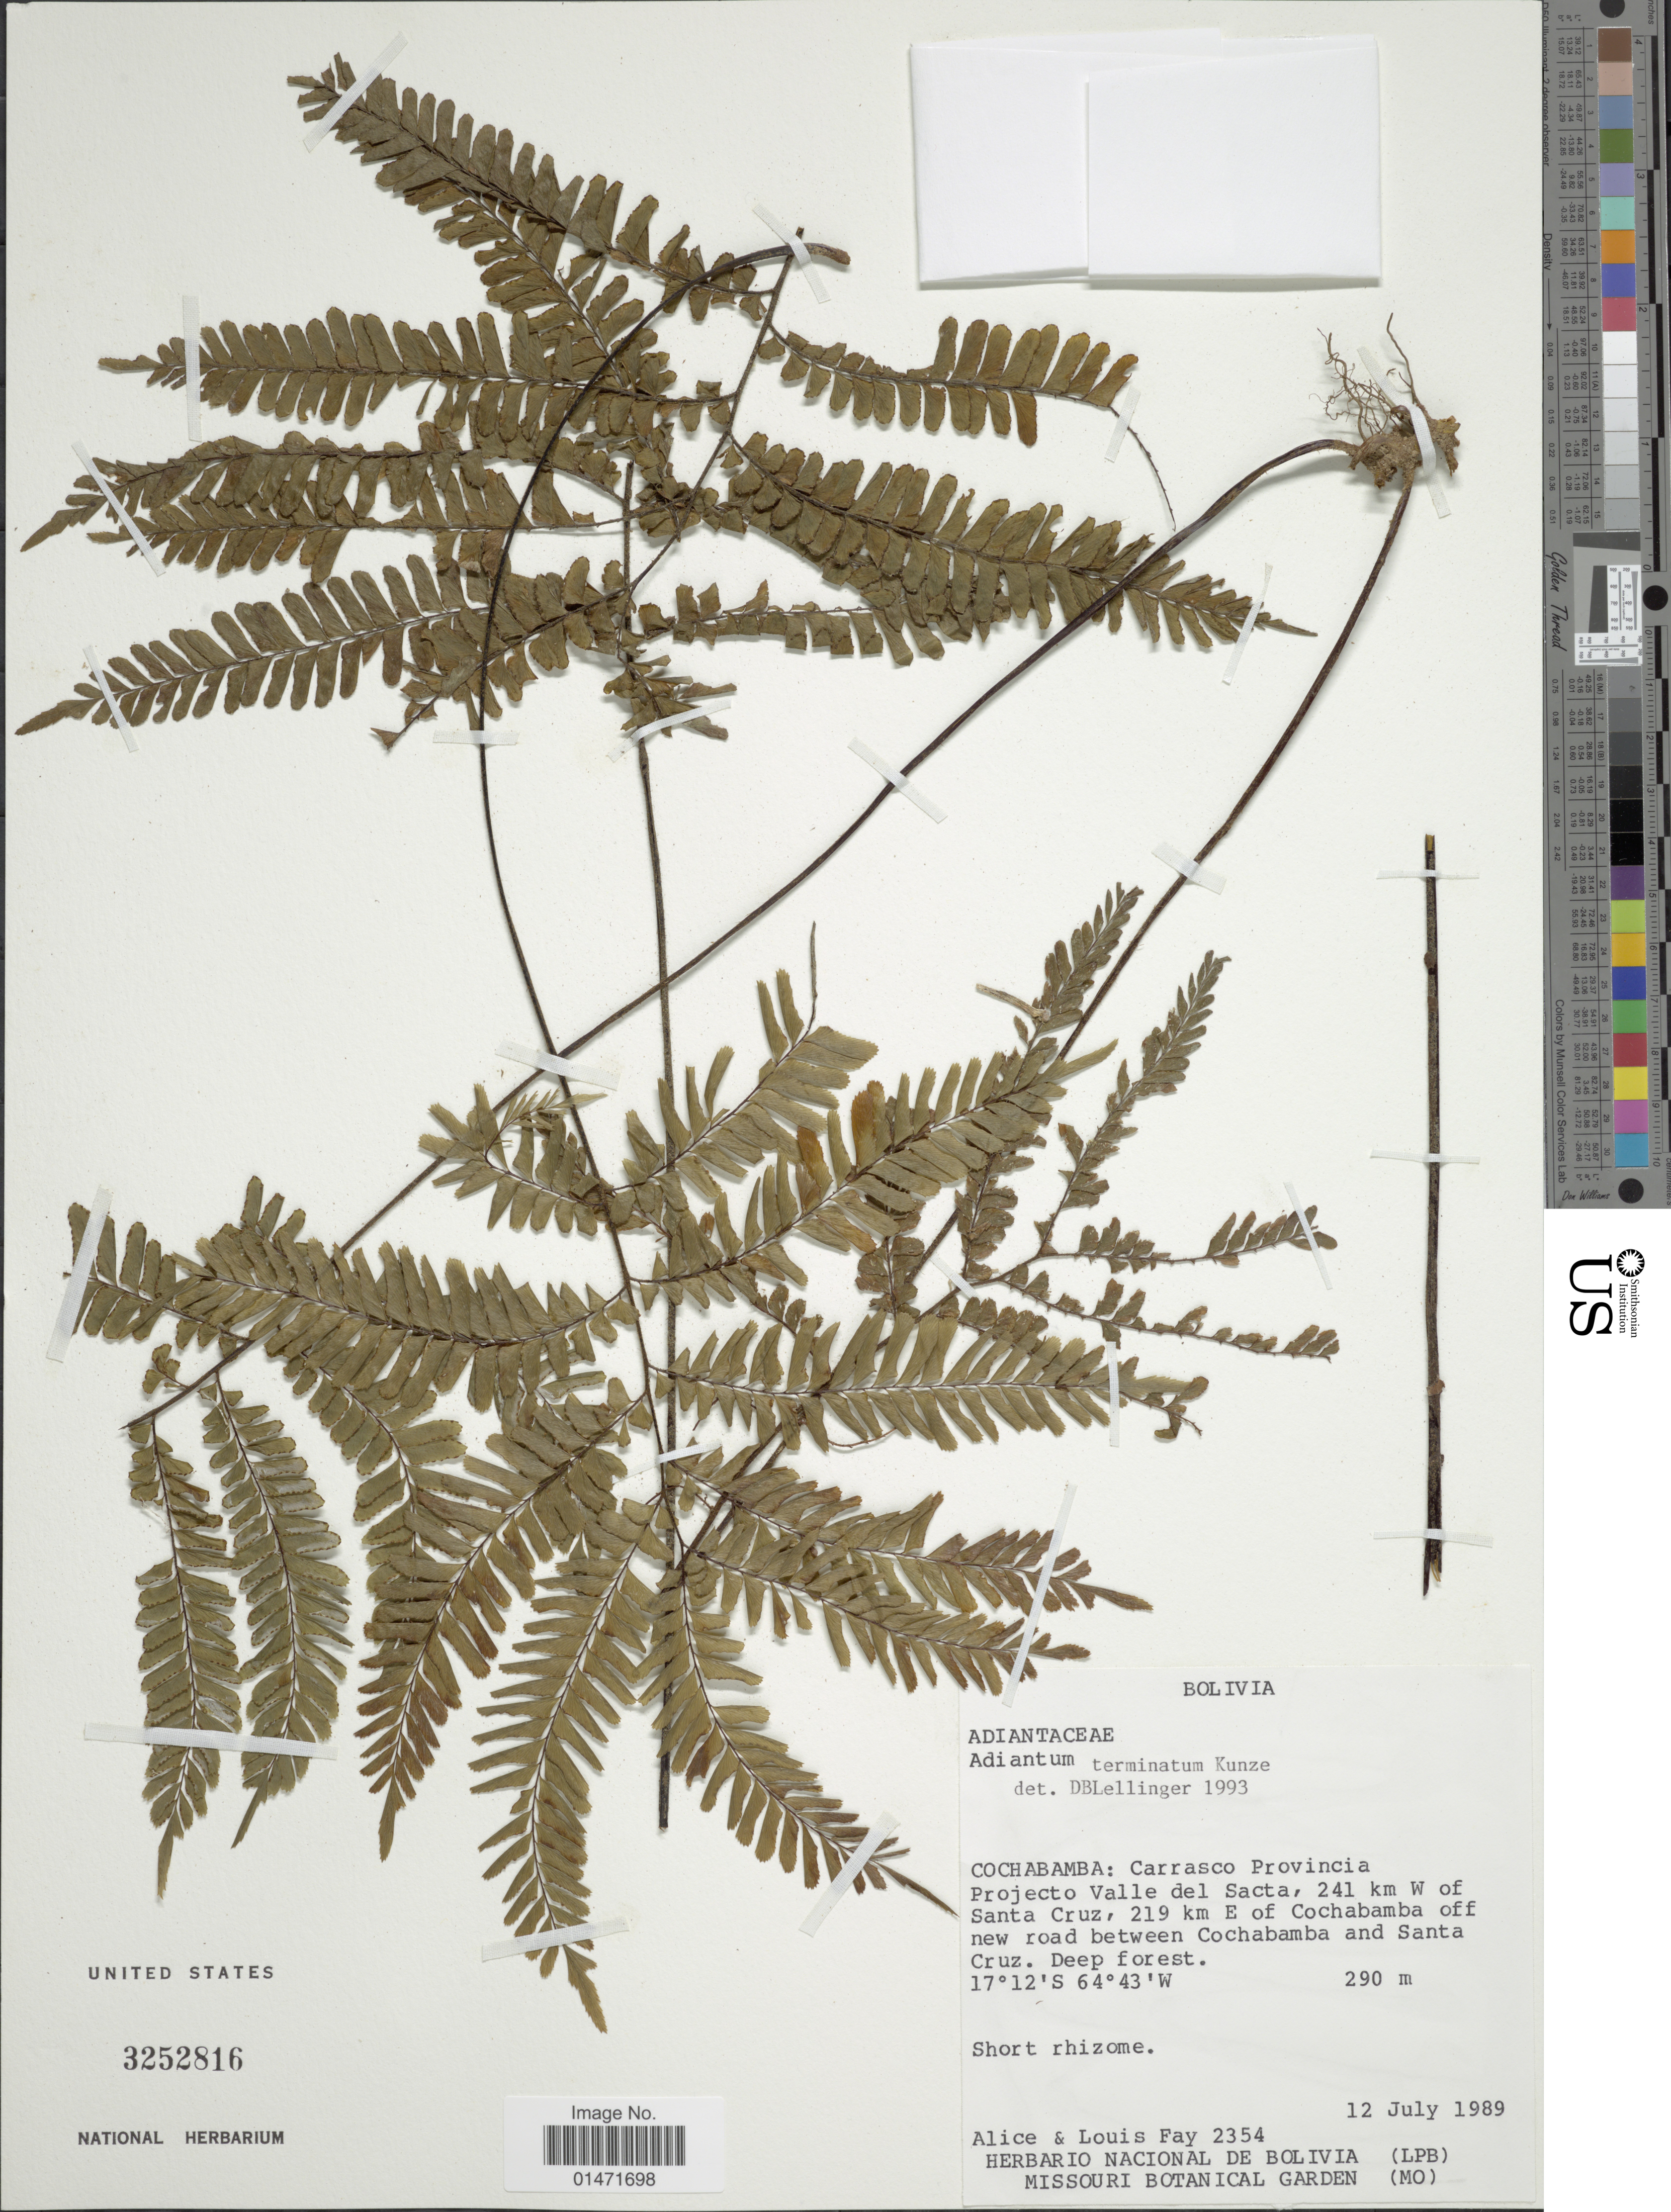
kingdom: Plantae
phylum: Tracheophyta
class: Polypodiopsida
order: Polypodiales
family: Pteridaceae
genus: Adiantum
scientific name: Adiantum terminatum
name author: Kunze ex Miq.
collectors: A. Fay & L. Fay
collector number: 2354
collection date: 1989-07-12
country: Bolivia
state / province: Cochabamba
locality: Carrasco Provincia Projecto Valle del Sacta, 241 km W of Santa Cruz, 219 km E of Cochabamba off new road between Cochabamba and Santa Cruz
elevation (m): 290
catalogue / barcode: US 3252816